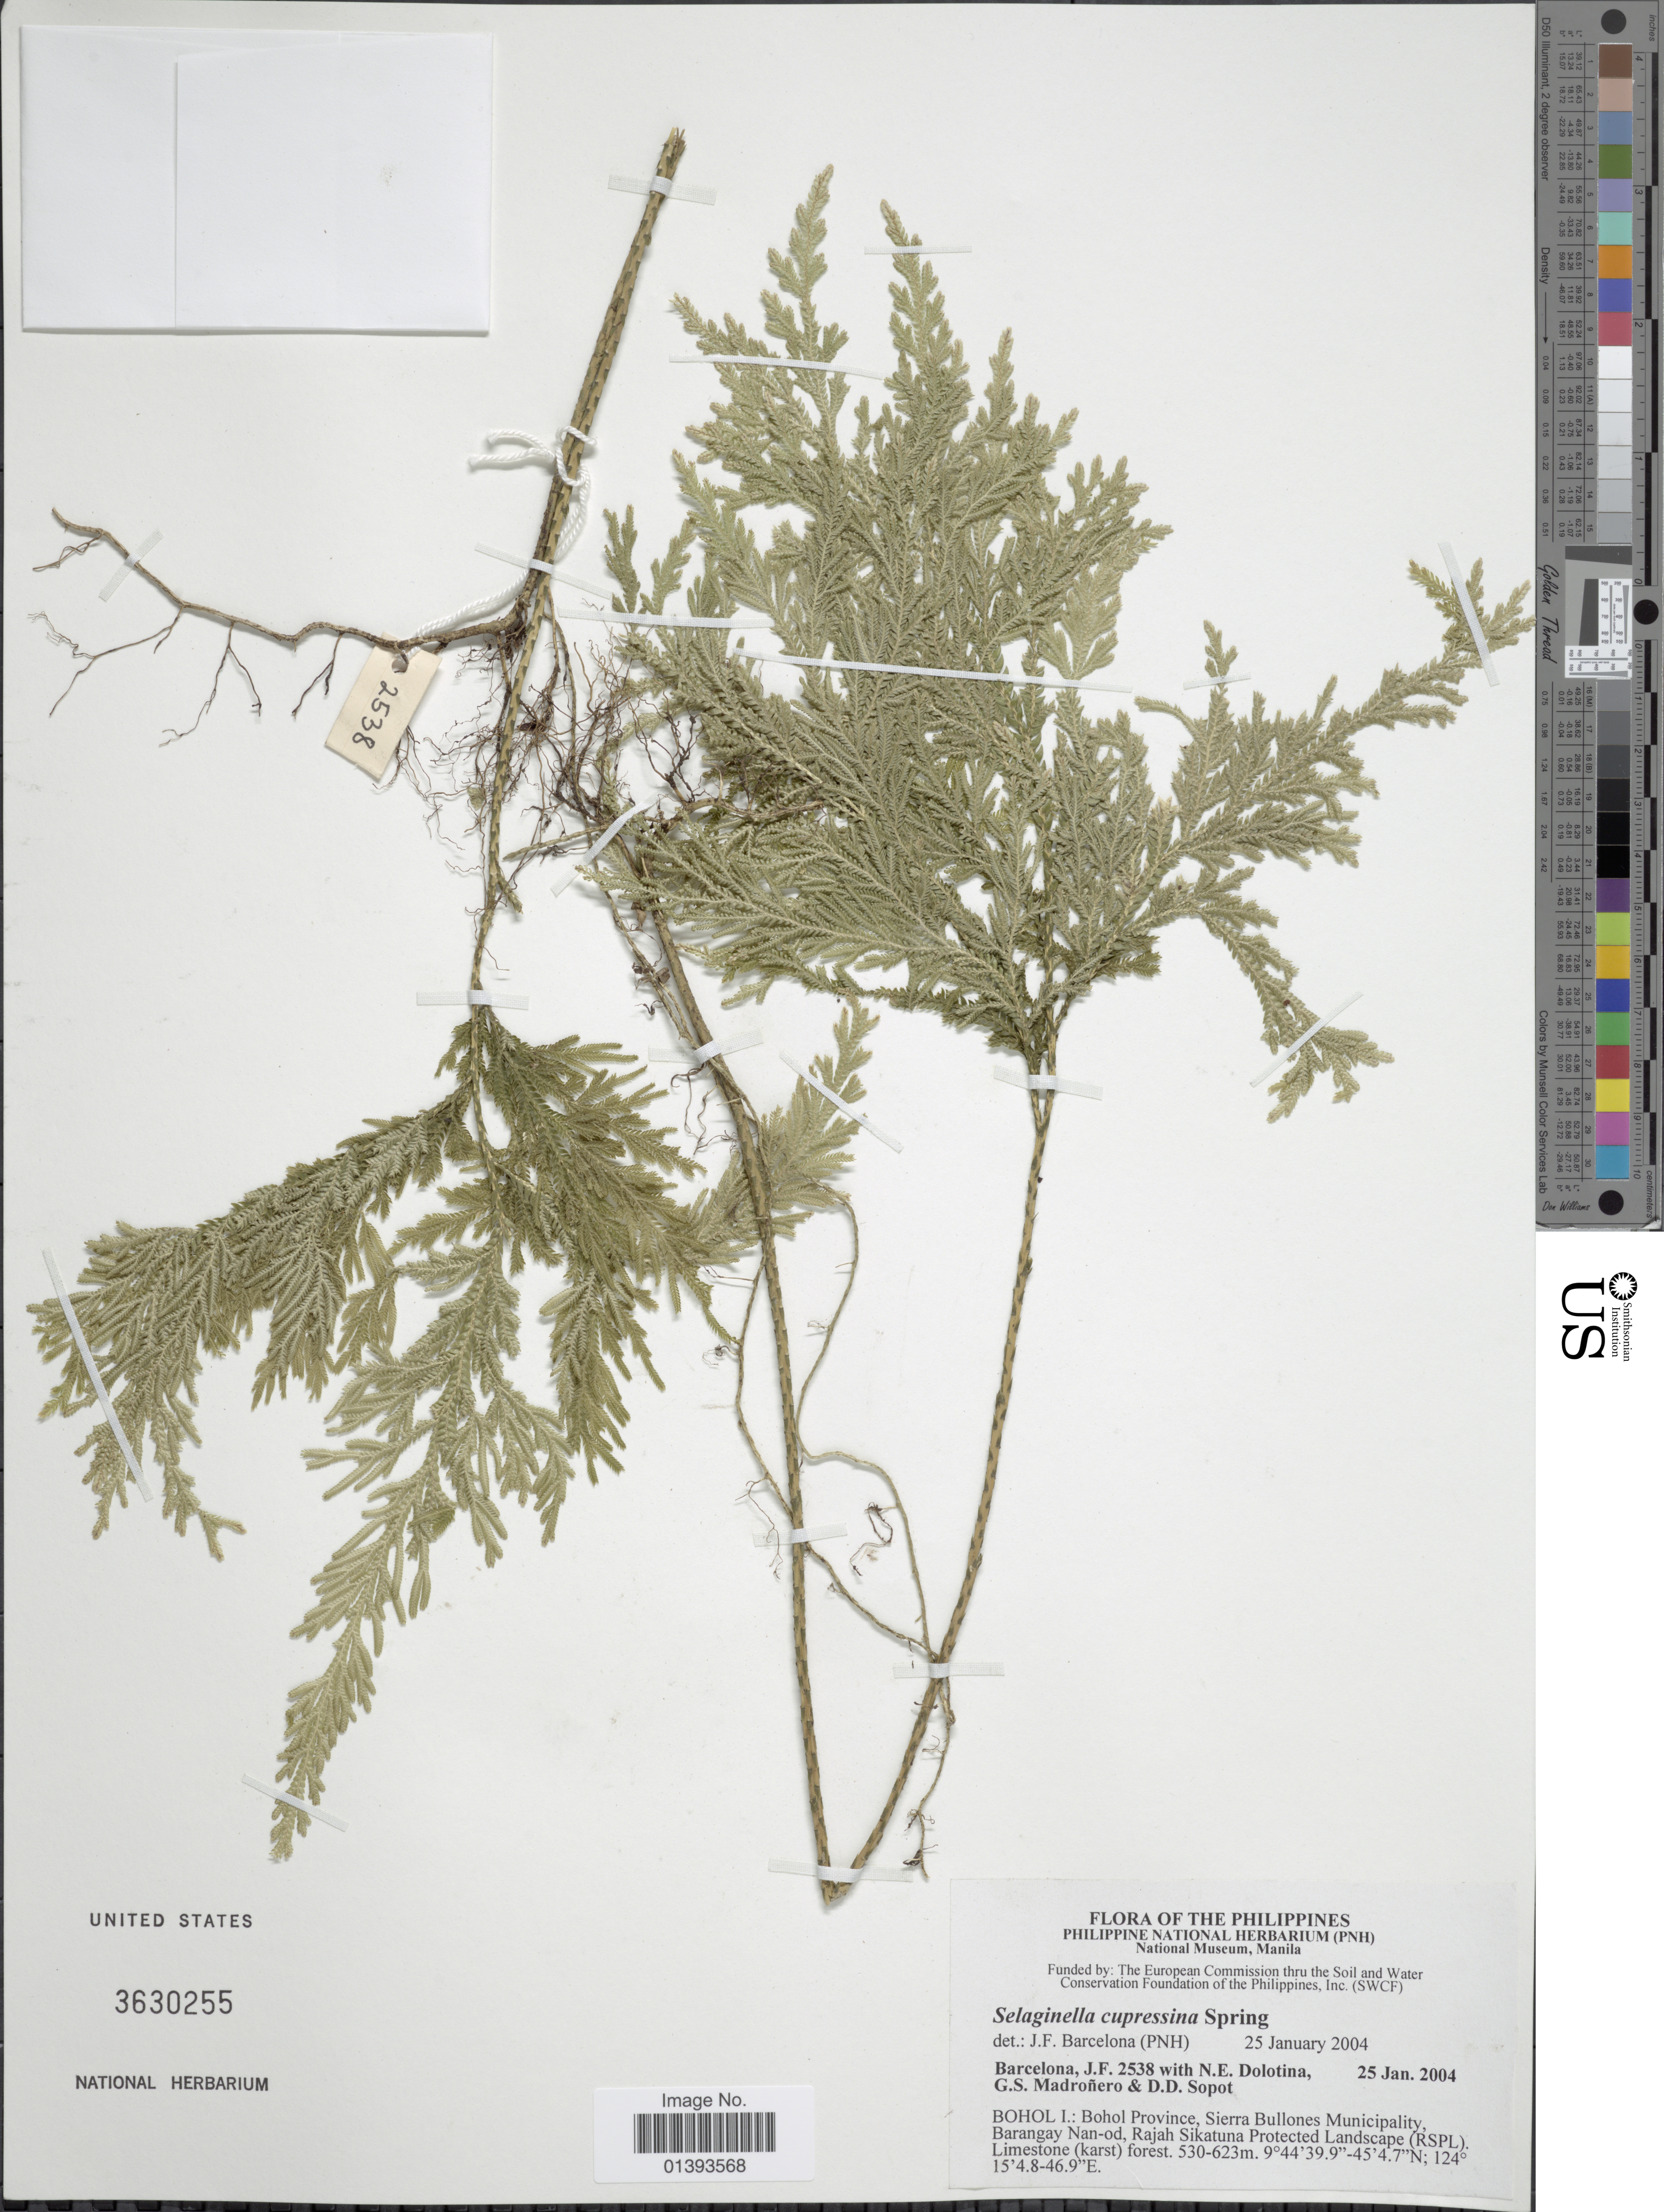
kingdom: Plantae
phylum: Tracheophyta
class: Lycopodiopsida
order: Selaginellales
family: Selaginellaceae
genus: Selaginella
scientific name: Selaginella cupressina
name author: (Willd.) Spring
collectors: J. F. Barcelona, N. Dolotina, G. Madroñero & D. Sopot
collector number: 2538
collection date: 2004-01-25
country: Philippines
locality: Bohol I.: Bohol province, Sierra Bullones Municipality, Barangay Nan-od, Rajah Sukatuna Protected Landscape(RSPL)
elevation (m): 530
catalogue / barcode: US 3630255